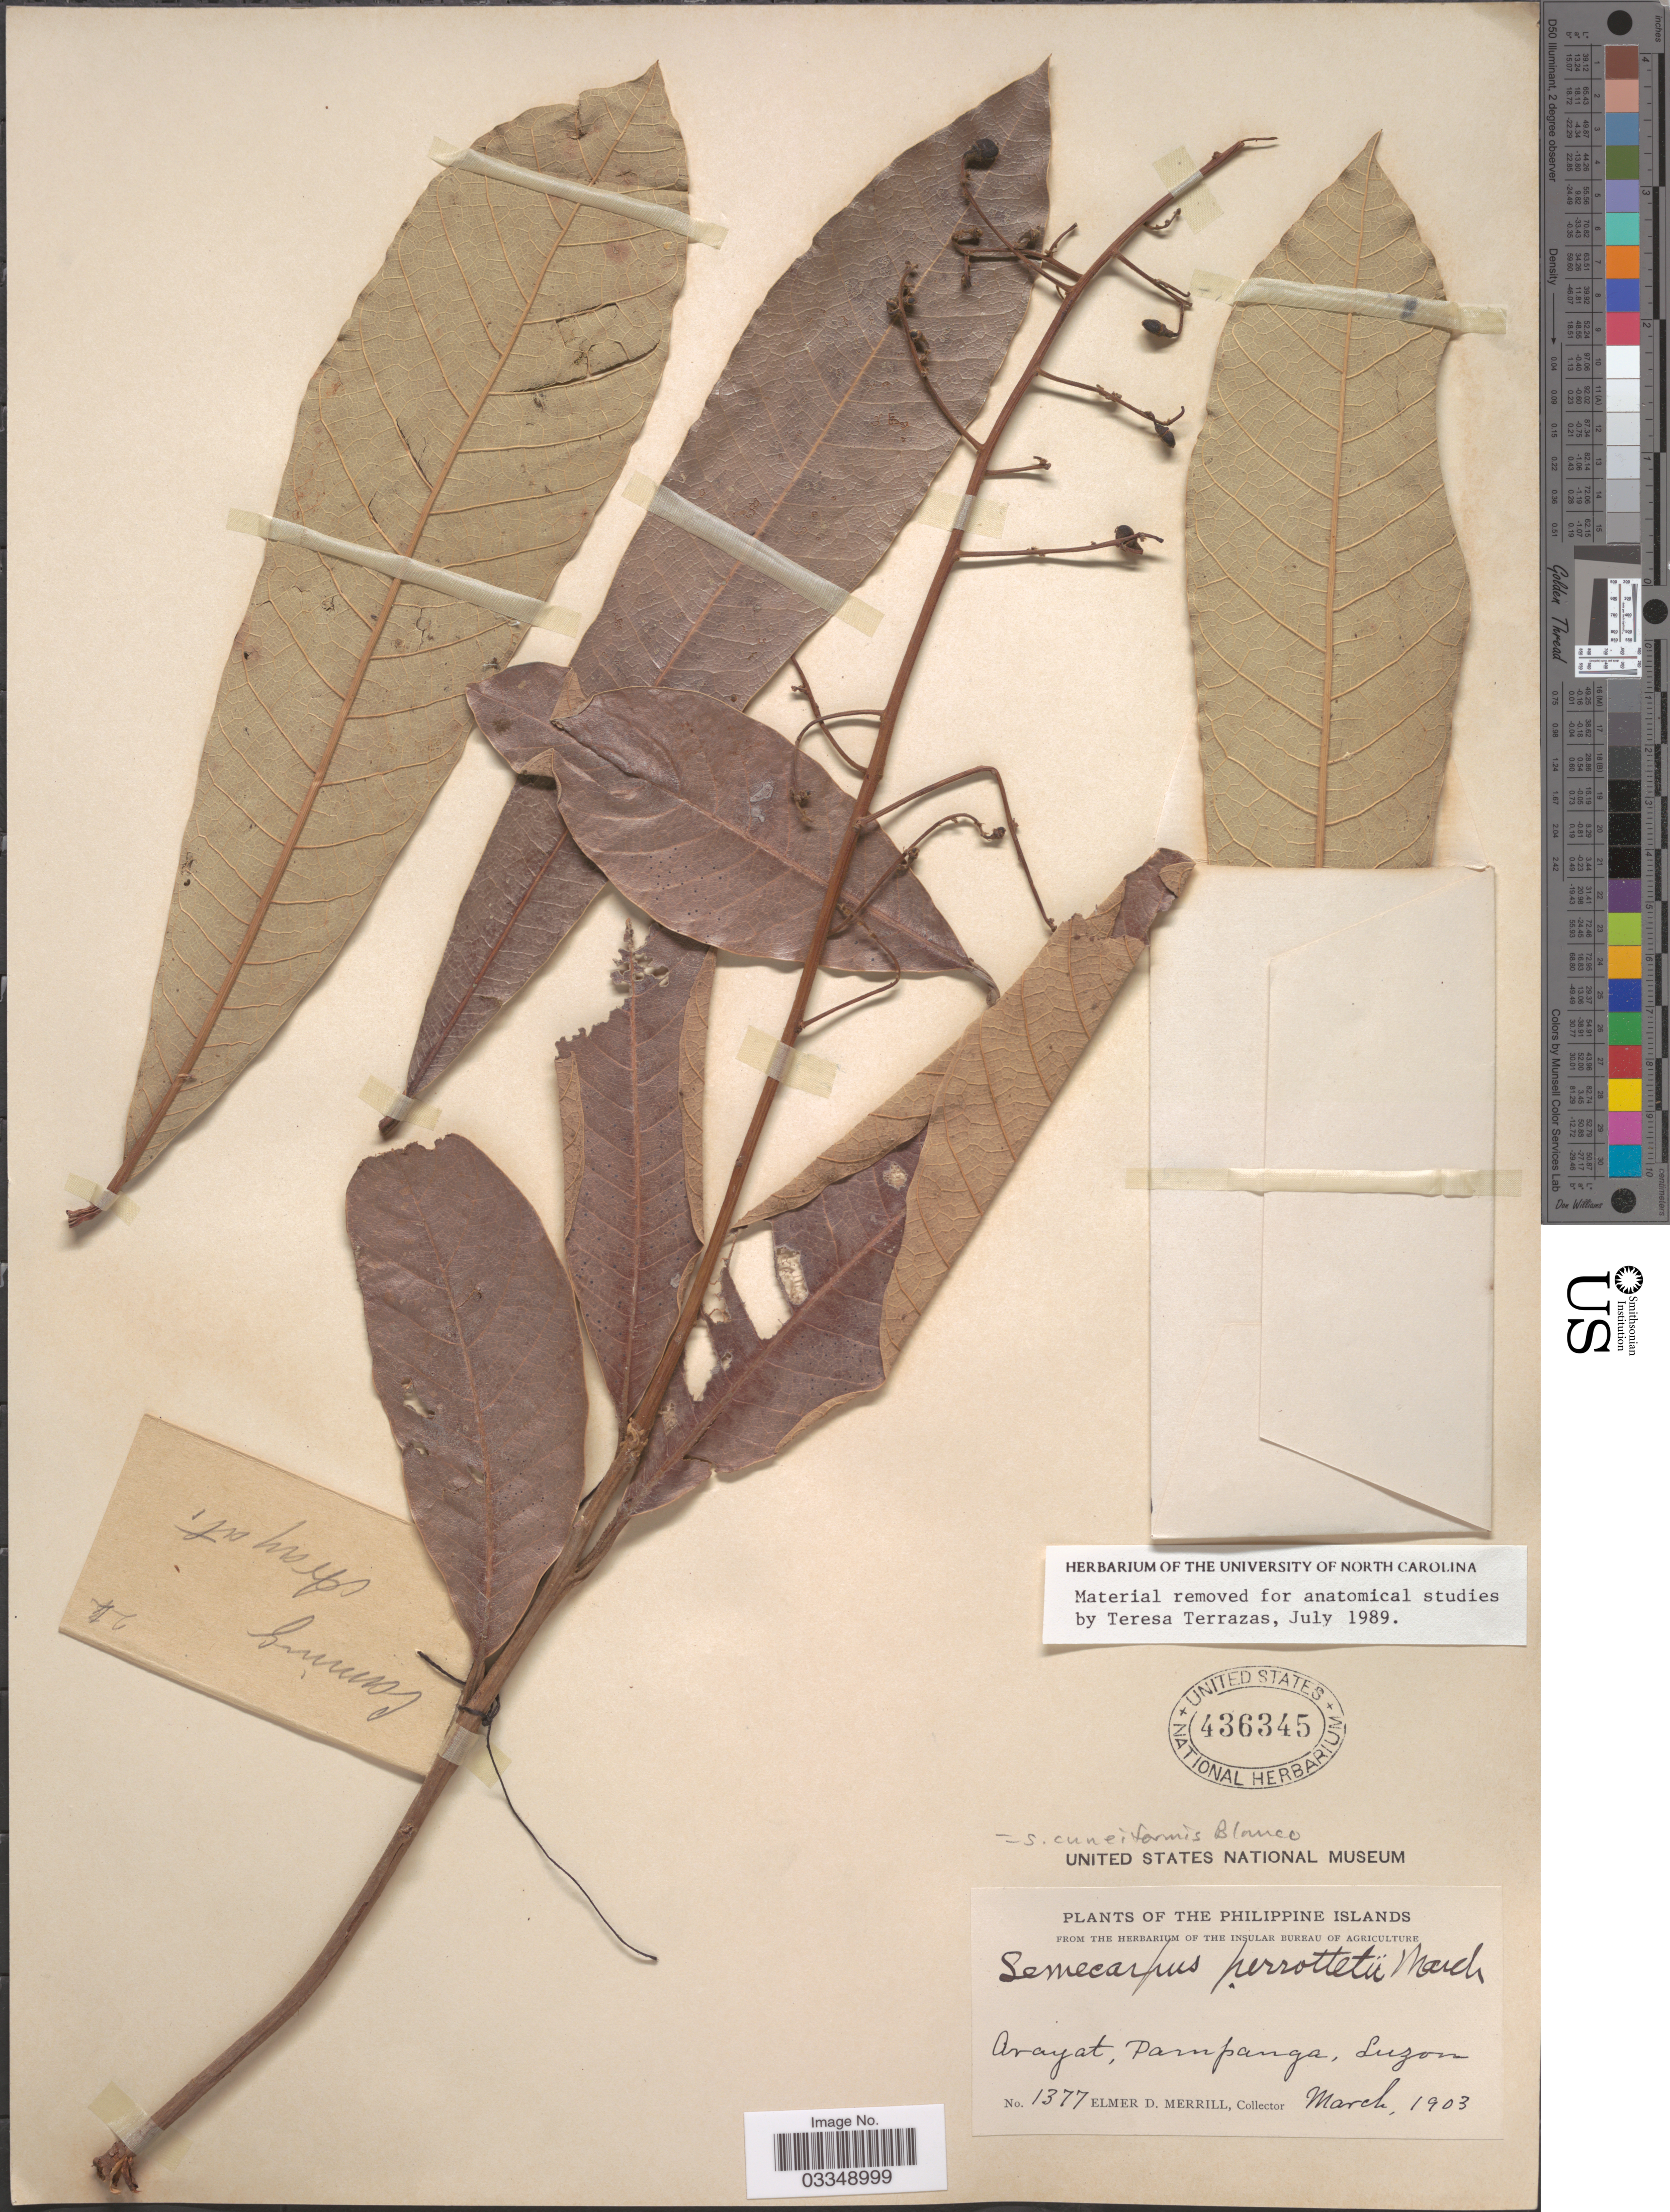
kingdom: Plantae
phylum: Tracheophyta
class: Magnoliopsida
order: Sapindales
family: Anacardiaceae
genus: Semecarpus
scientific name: Semecarpus cuneiformis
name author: Blanco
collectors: E. D. Merrill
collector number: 1377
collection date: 1903-03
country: Philippines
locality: The Philippine Islands. Arayat, Pampanga, Luzon.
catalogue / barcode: US 436345